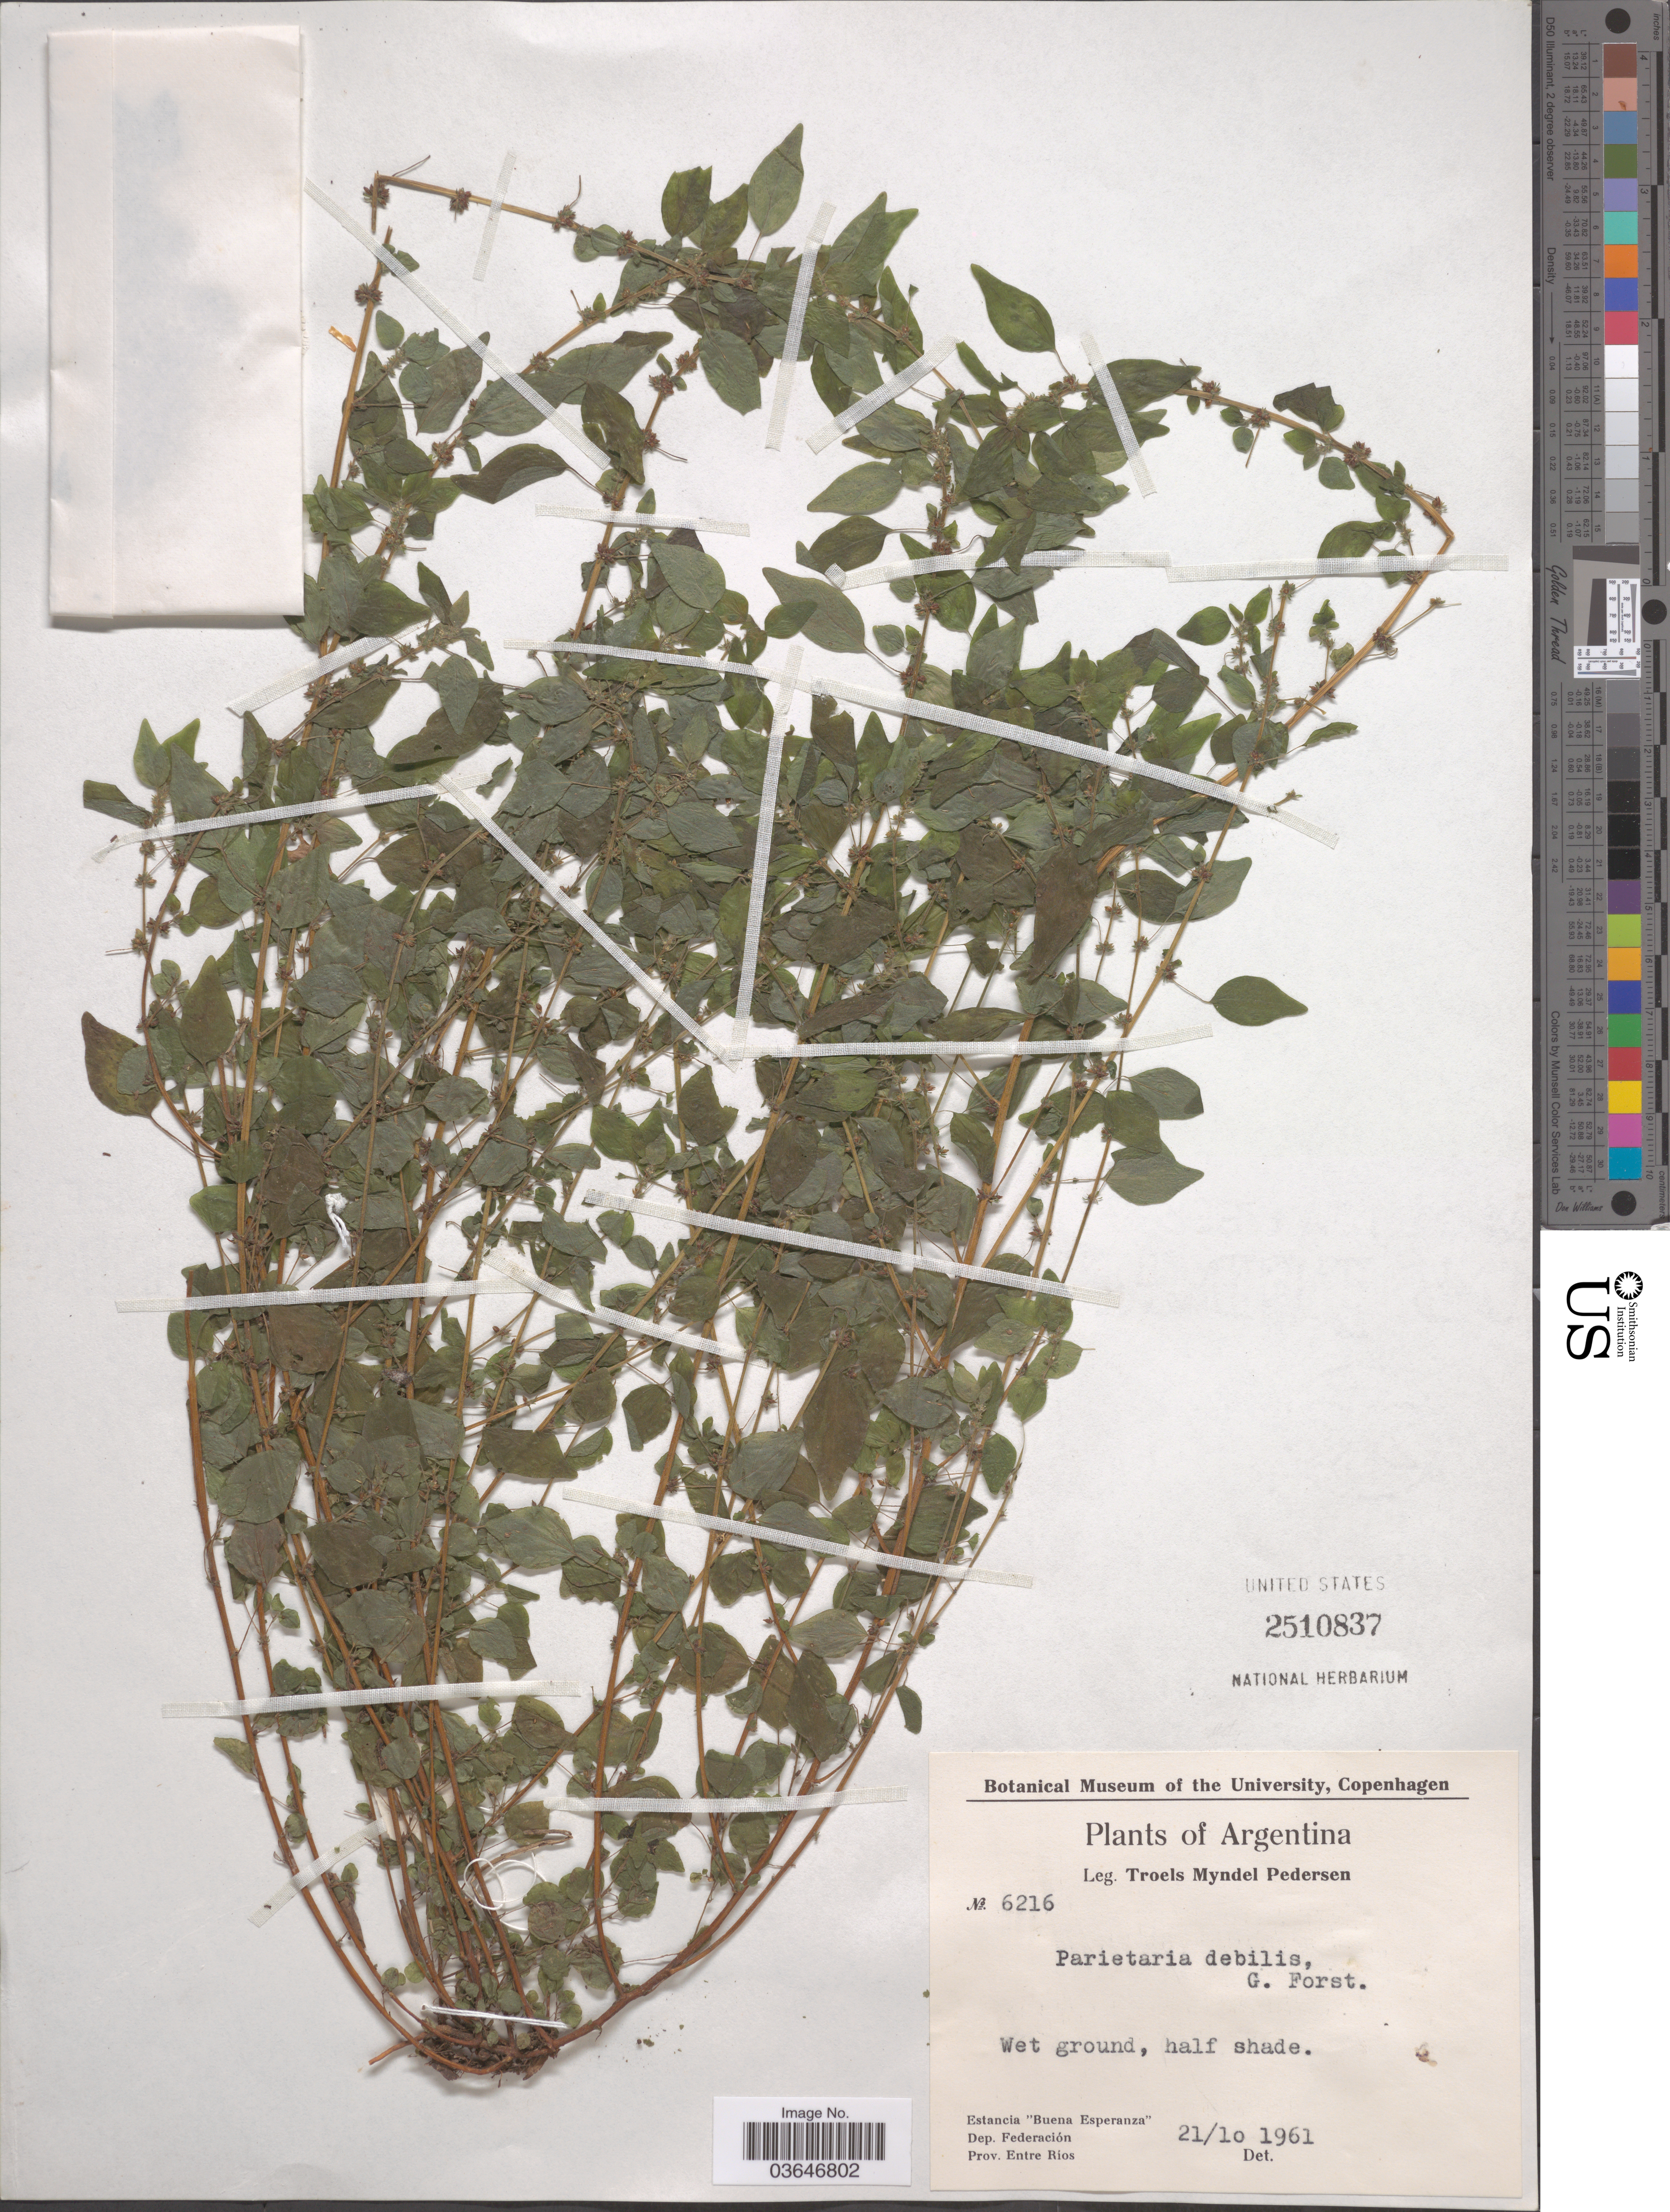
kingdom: Plantae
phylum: Tracheophyta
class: Magnoliopsida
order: Rosales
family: Urticaceae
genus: Parietaria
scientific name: Parietaria debilis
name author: G. Forst.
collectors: T. Pederson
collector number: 6216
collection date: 1961-10-21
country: Argentina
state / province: Entre Rios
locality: Estancia "Buena Esperanza". Dep. Federación.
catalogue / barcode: US 2510837